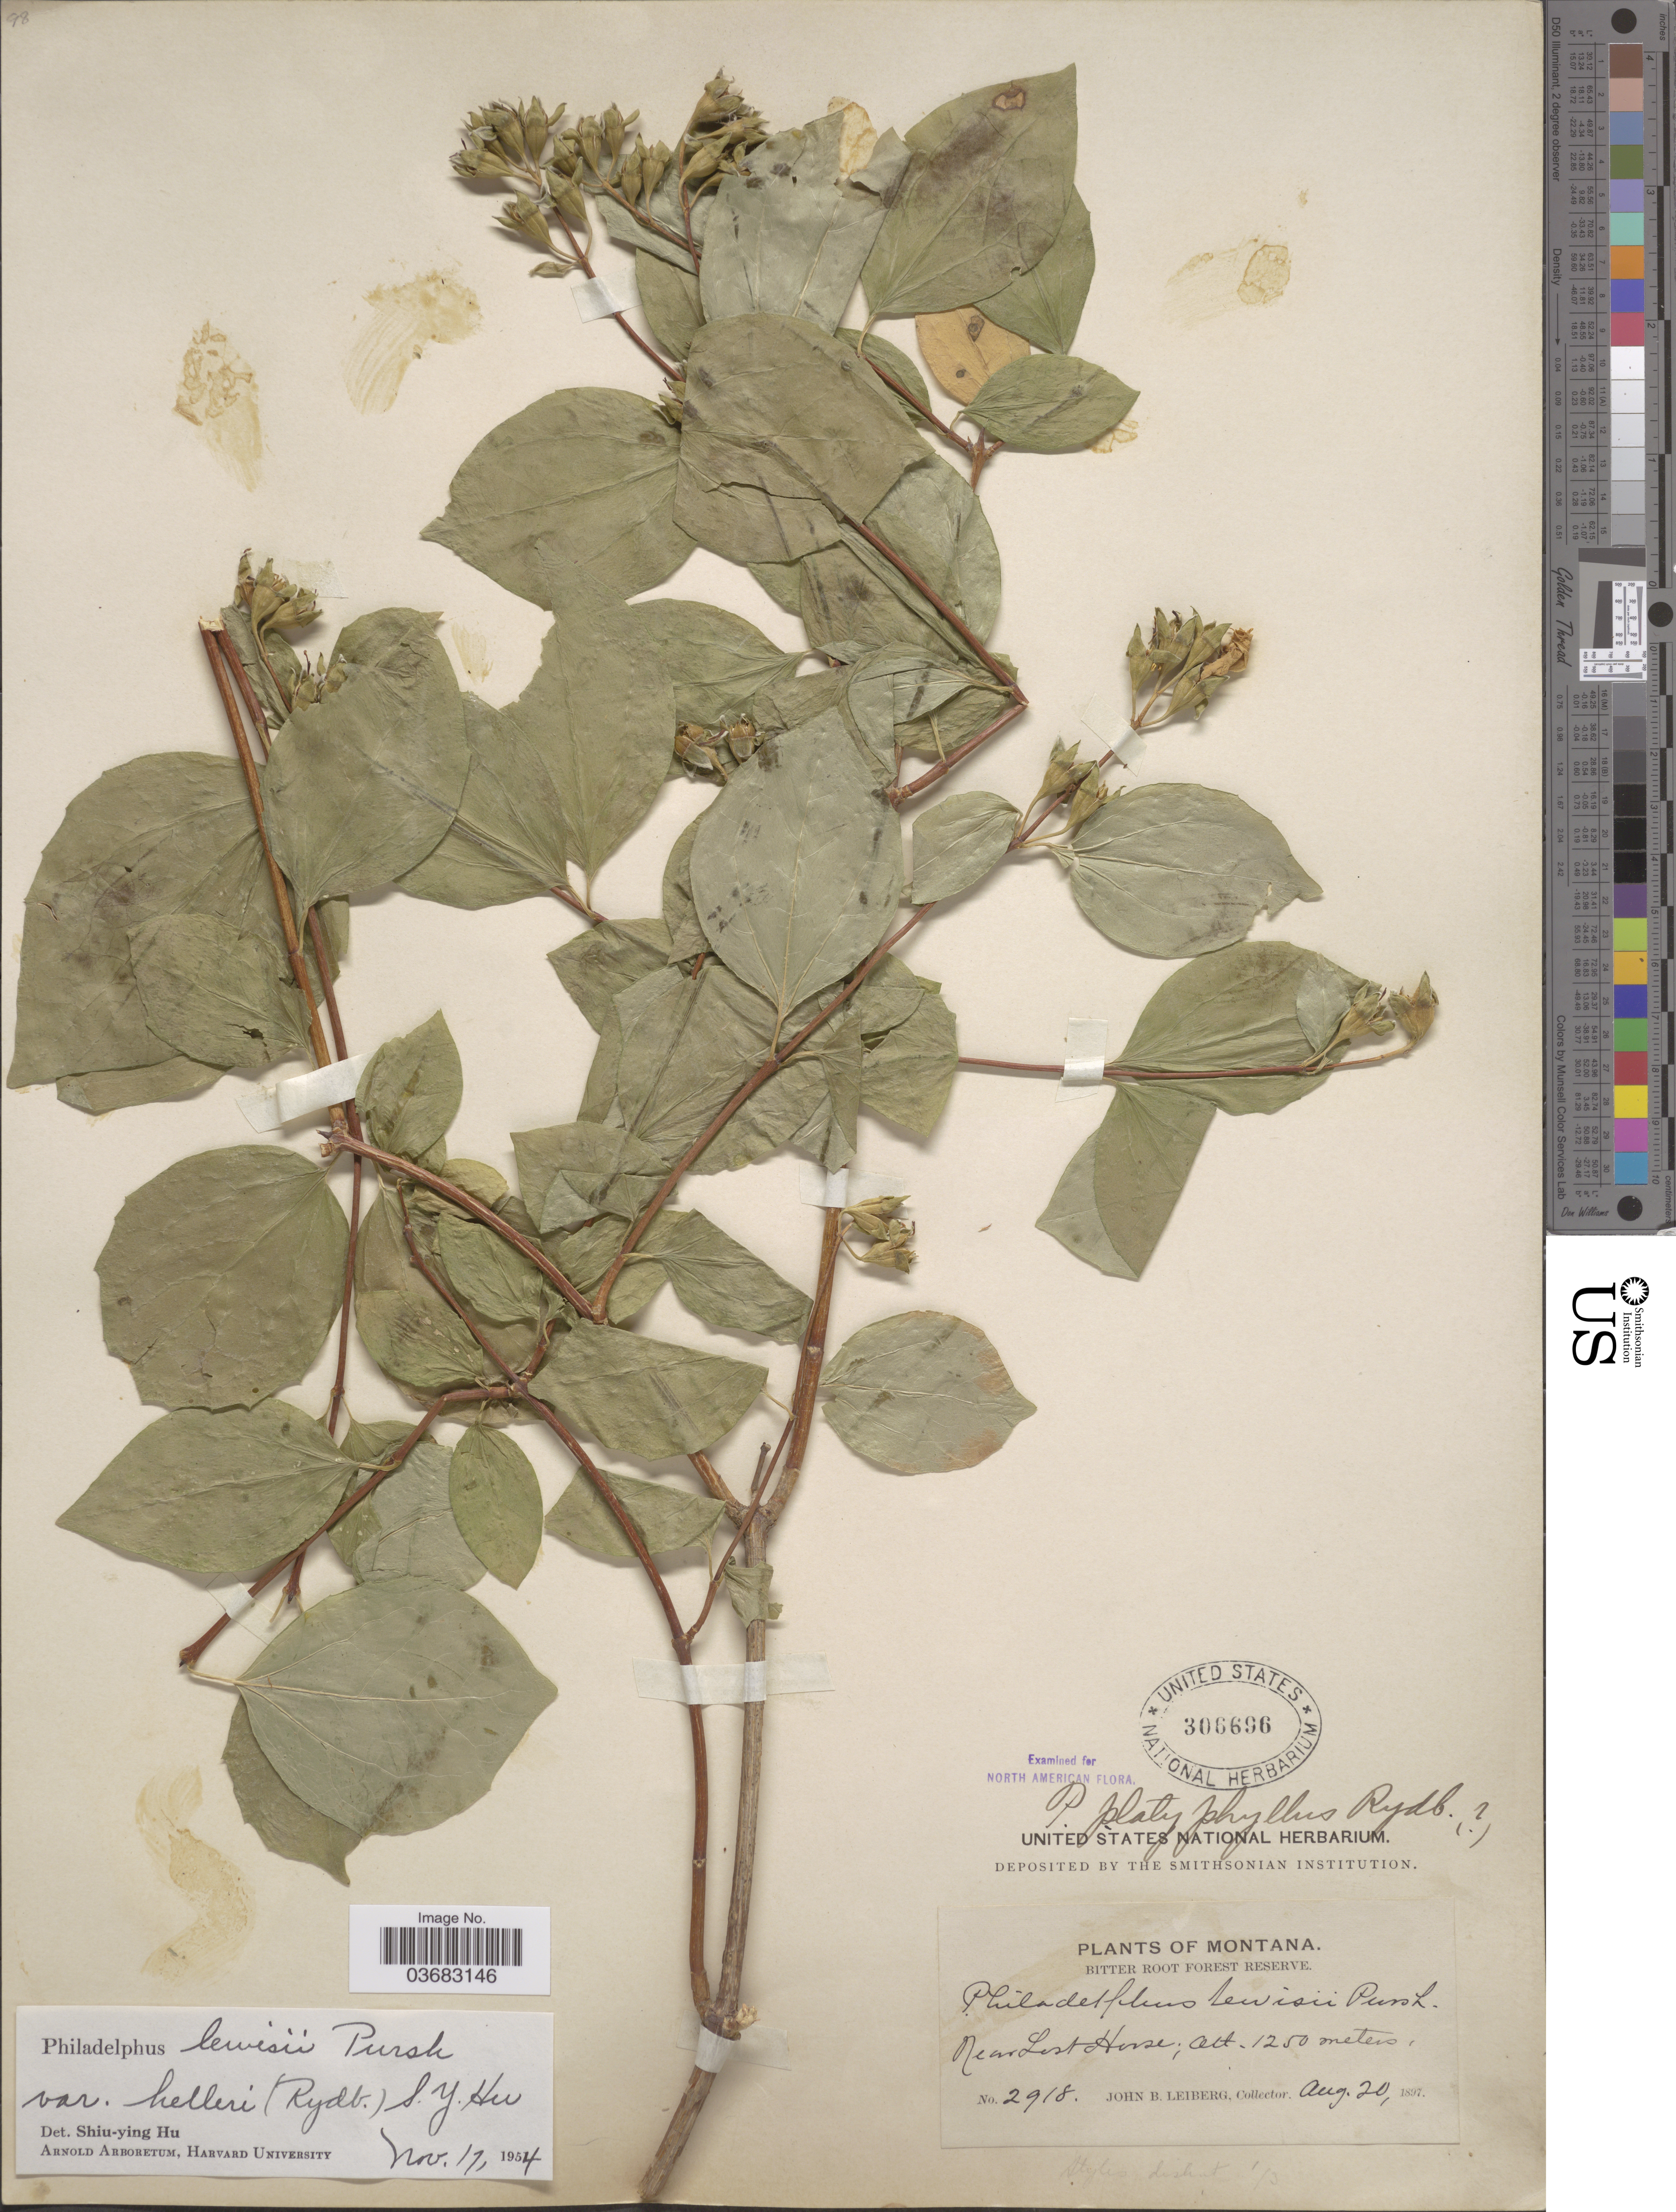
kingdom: Plantae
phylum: Tracheophyta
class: Magnoliopsida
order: Cornales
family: Hydrangeaceae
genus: Philadelphus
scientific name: Philadelphus lewisii var. helleri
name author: (Rydb.) S.Y. Hu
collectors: J. B. Leiberg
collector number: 2918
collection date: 1897-08-20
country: United States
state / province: Montana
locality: Bitter Root Forest Reserve. Near Lost Horse.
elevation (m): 1250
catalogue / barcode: US 306696